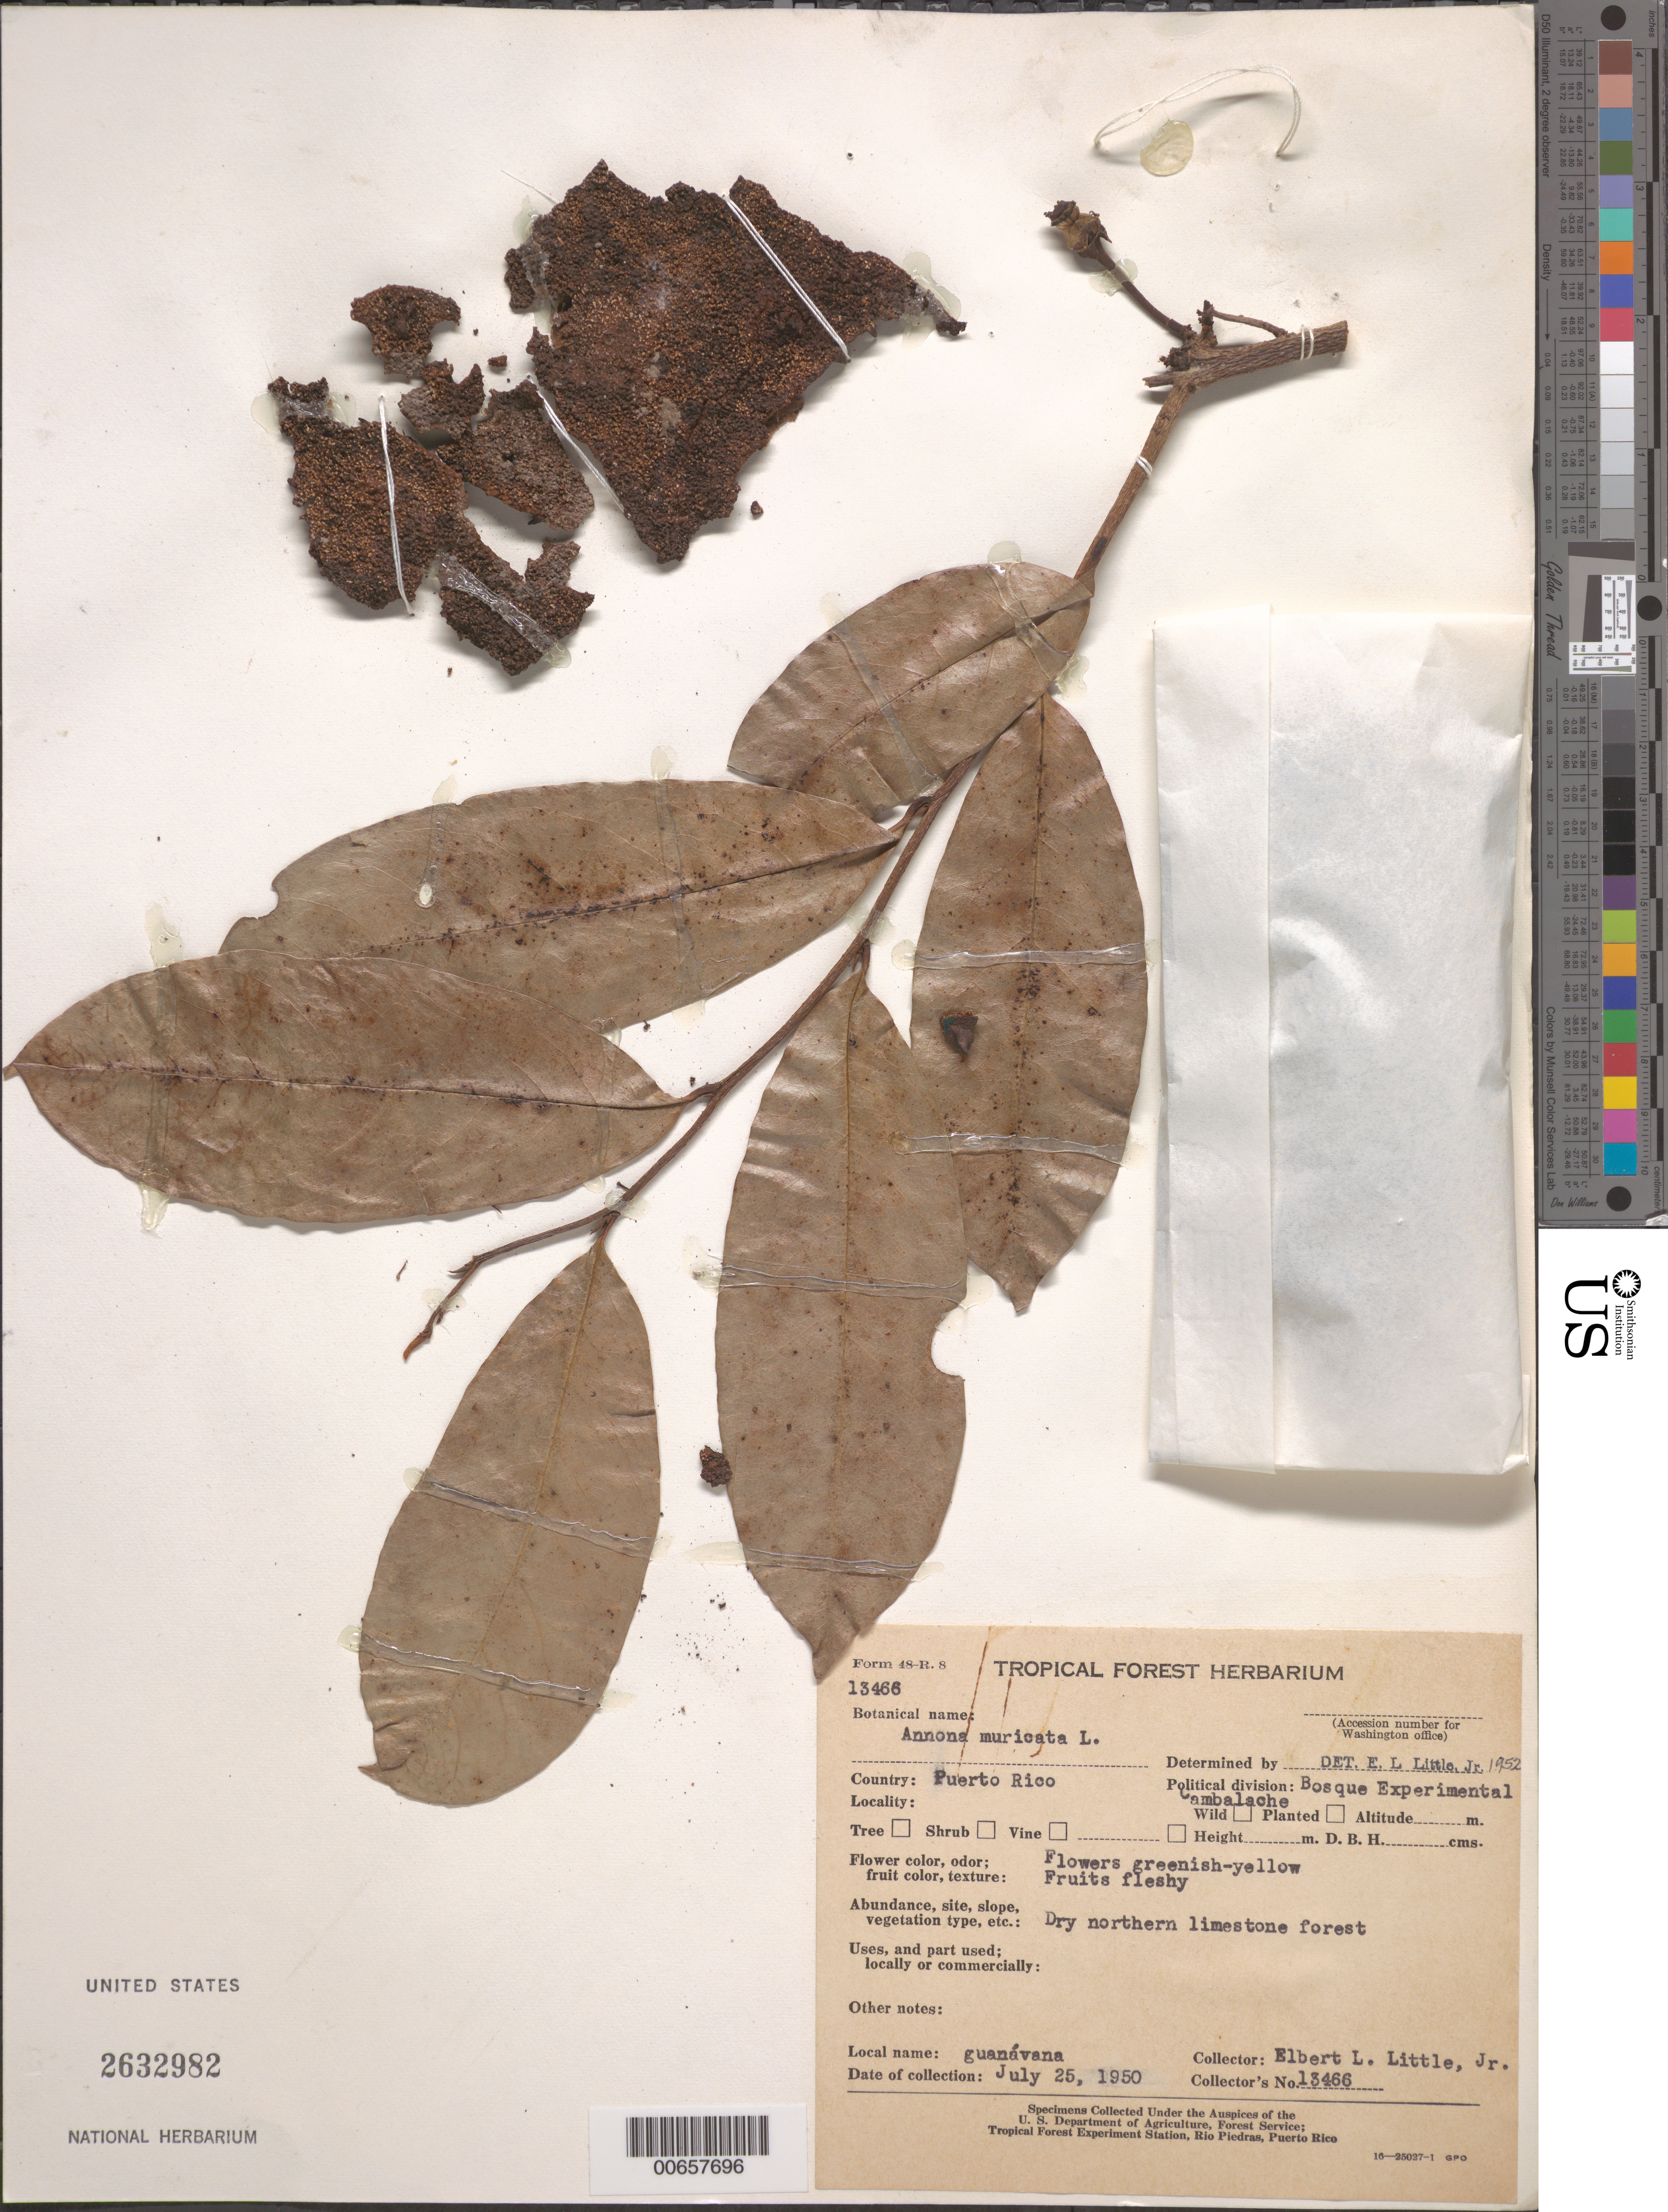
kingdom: Plantae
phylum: Tracheophyta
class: Magnoliopsida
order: Magnoliales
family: Annonaceae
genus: Annona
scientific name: Annona muricata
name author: L.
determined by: Little, Elbert L., Jr., (FSSR), United States Department of Agriculture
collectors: E. L. Little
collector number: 13466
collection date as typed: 25 Jul 1950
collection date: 1950-07-25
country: Puerto Rico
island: Greater Antilles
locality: Bosque Exp. Cambalache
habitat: Dry northern limestone forest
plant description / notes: Common name: gaunavana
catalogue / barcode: US 2632982